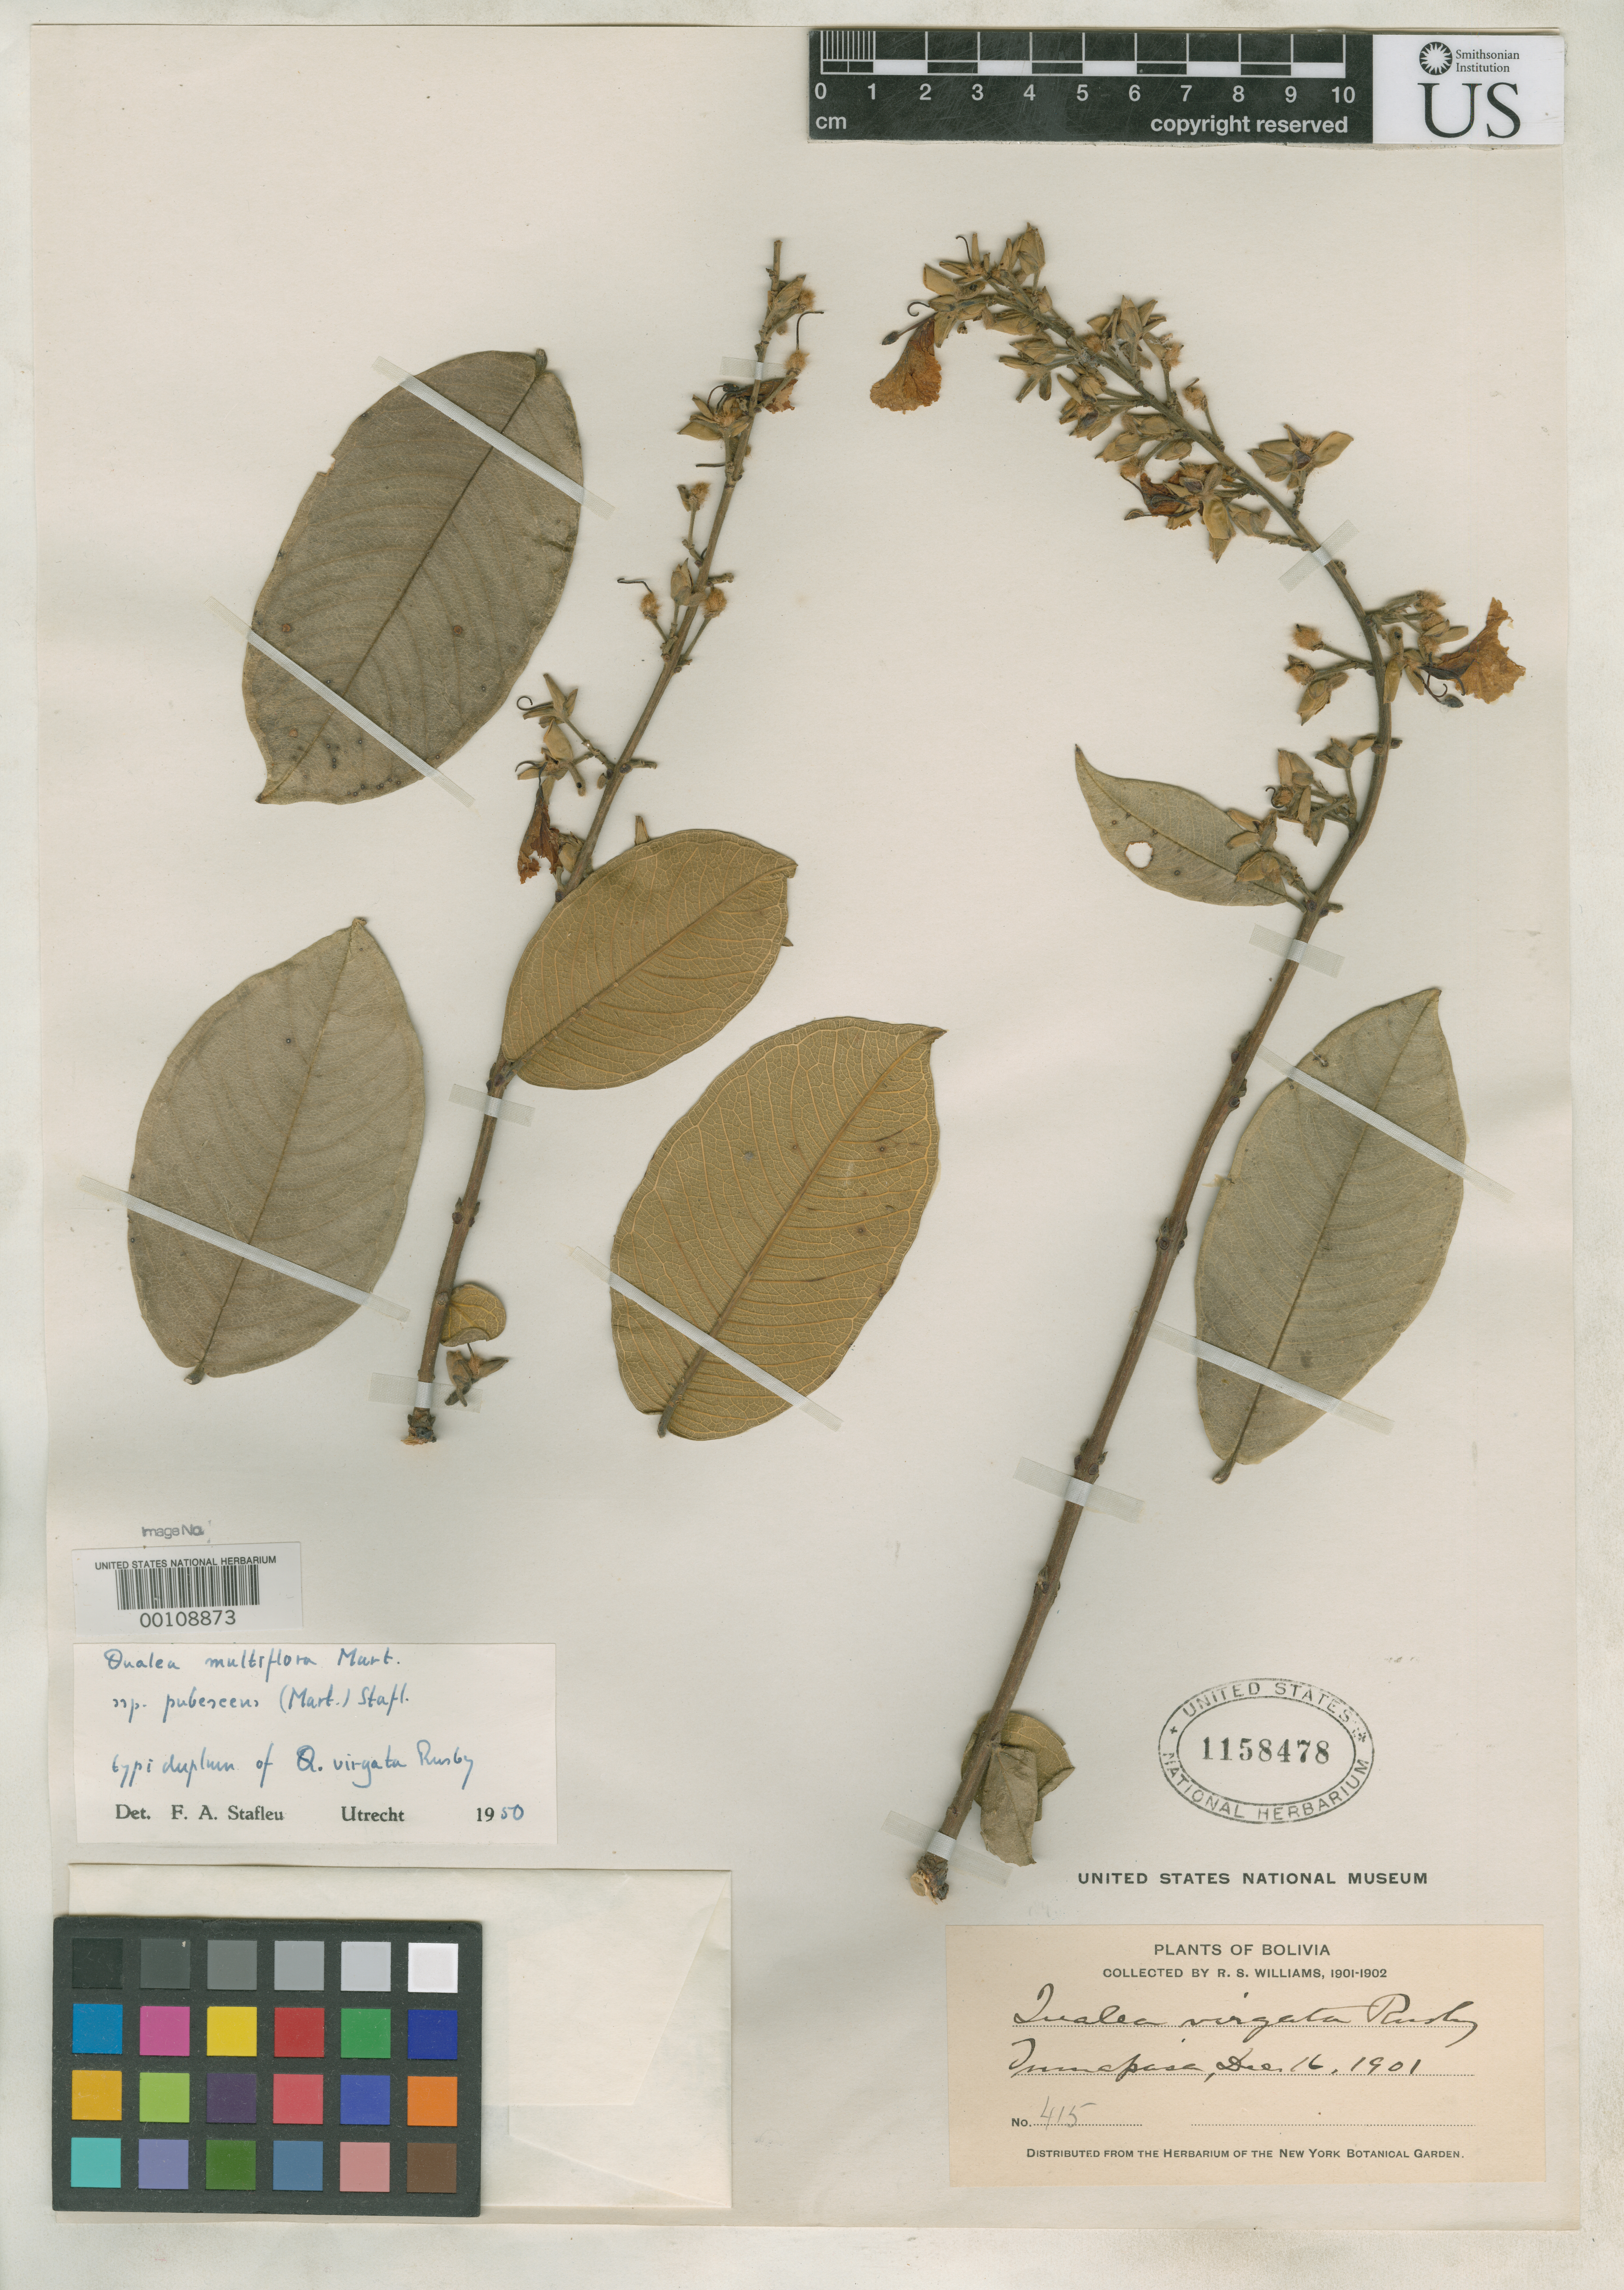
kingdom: Plantae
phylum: Tracheophyta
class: Magnoliopsida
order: Myrtales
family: Vochysiaceae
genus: Qualea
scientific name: Qualea virgata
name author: Rusby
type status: Isotype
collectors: R. S. Williams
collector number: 415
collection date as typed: Dec. 16, 1901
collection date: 1901-12-16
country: Bolivia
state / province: La Paz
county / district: Iturralde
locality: Tumupasa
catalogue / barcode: US 1158478